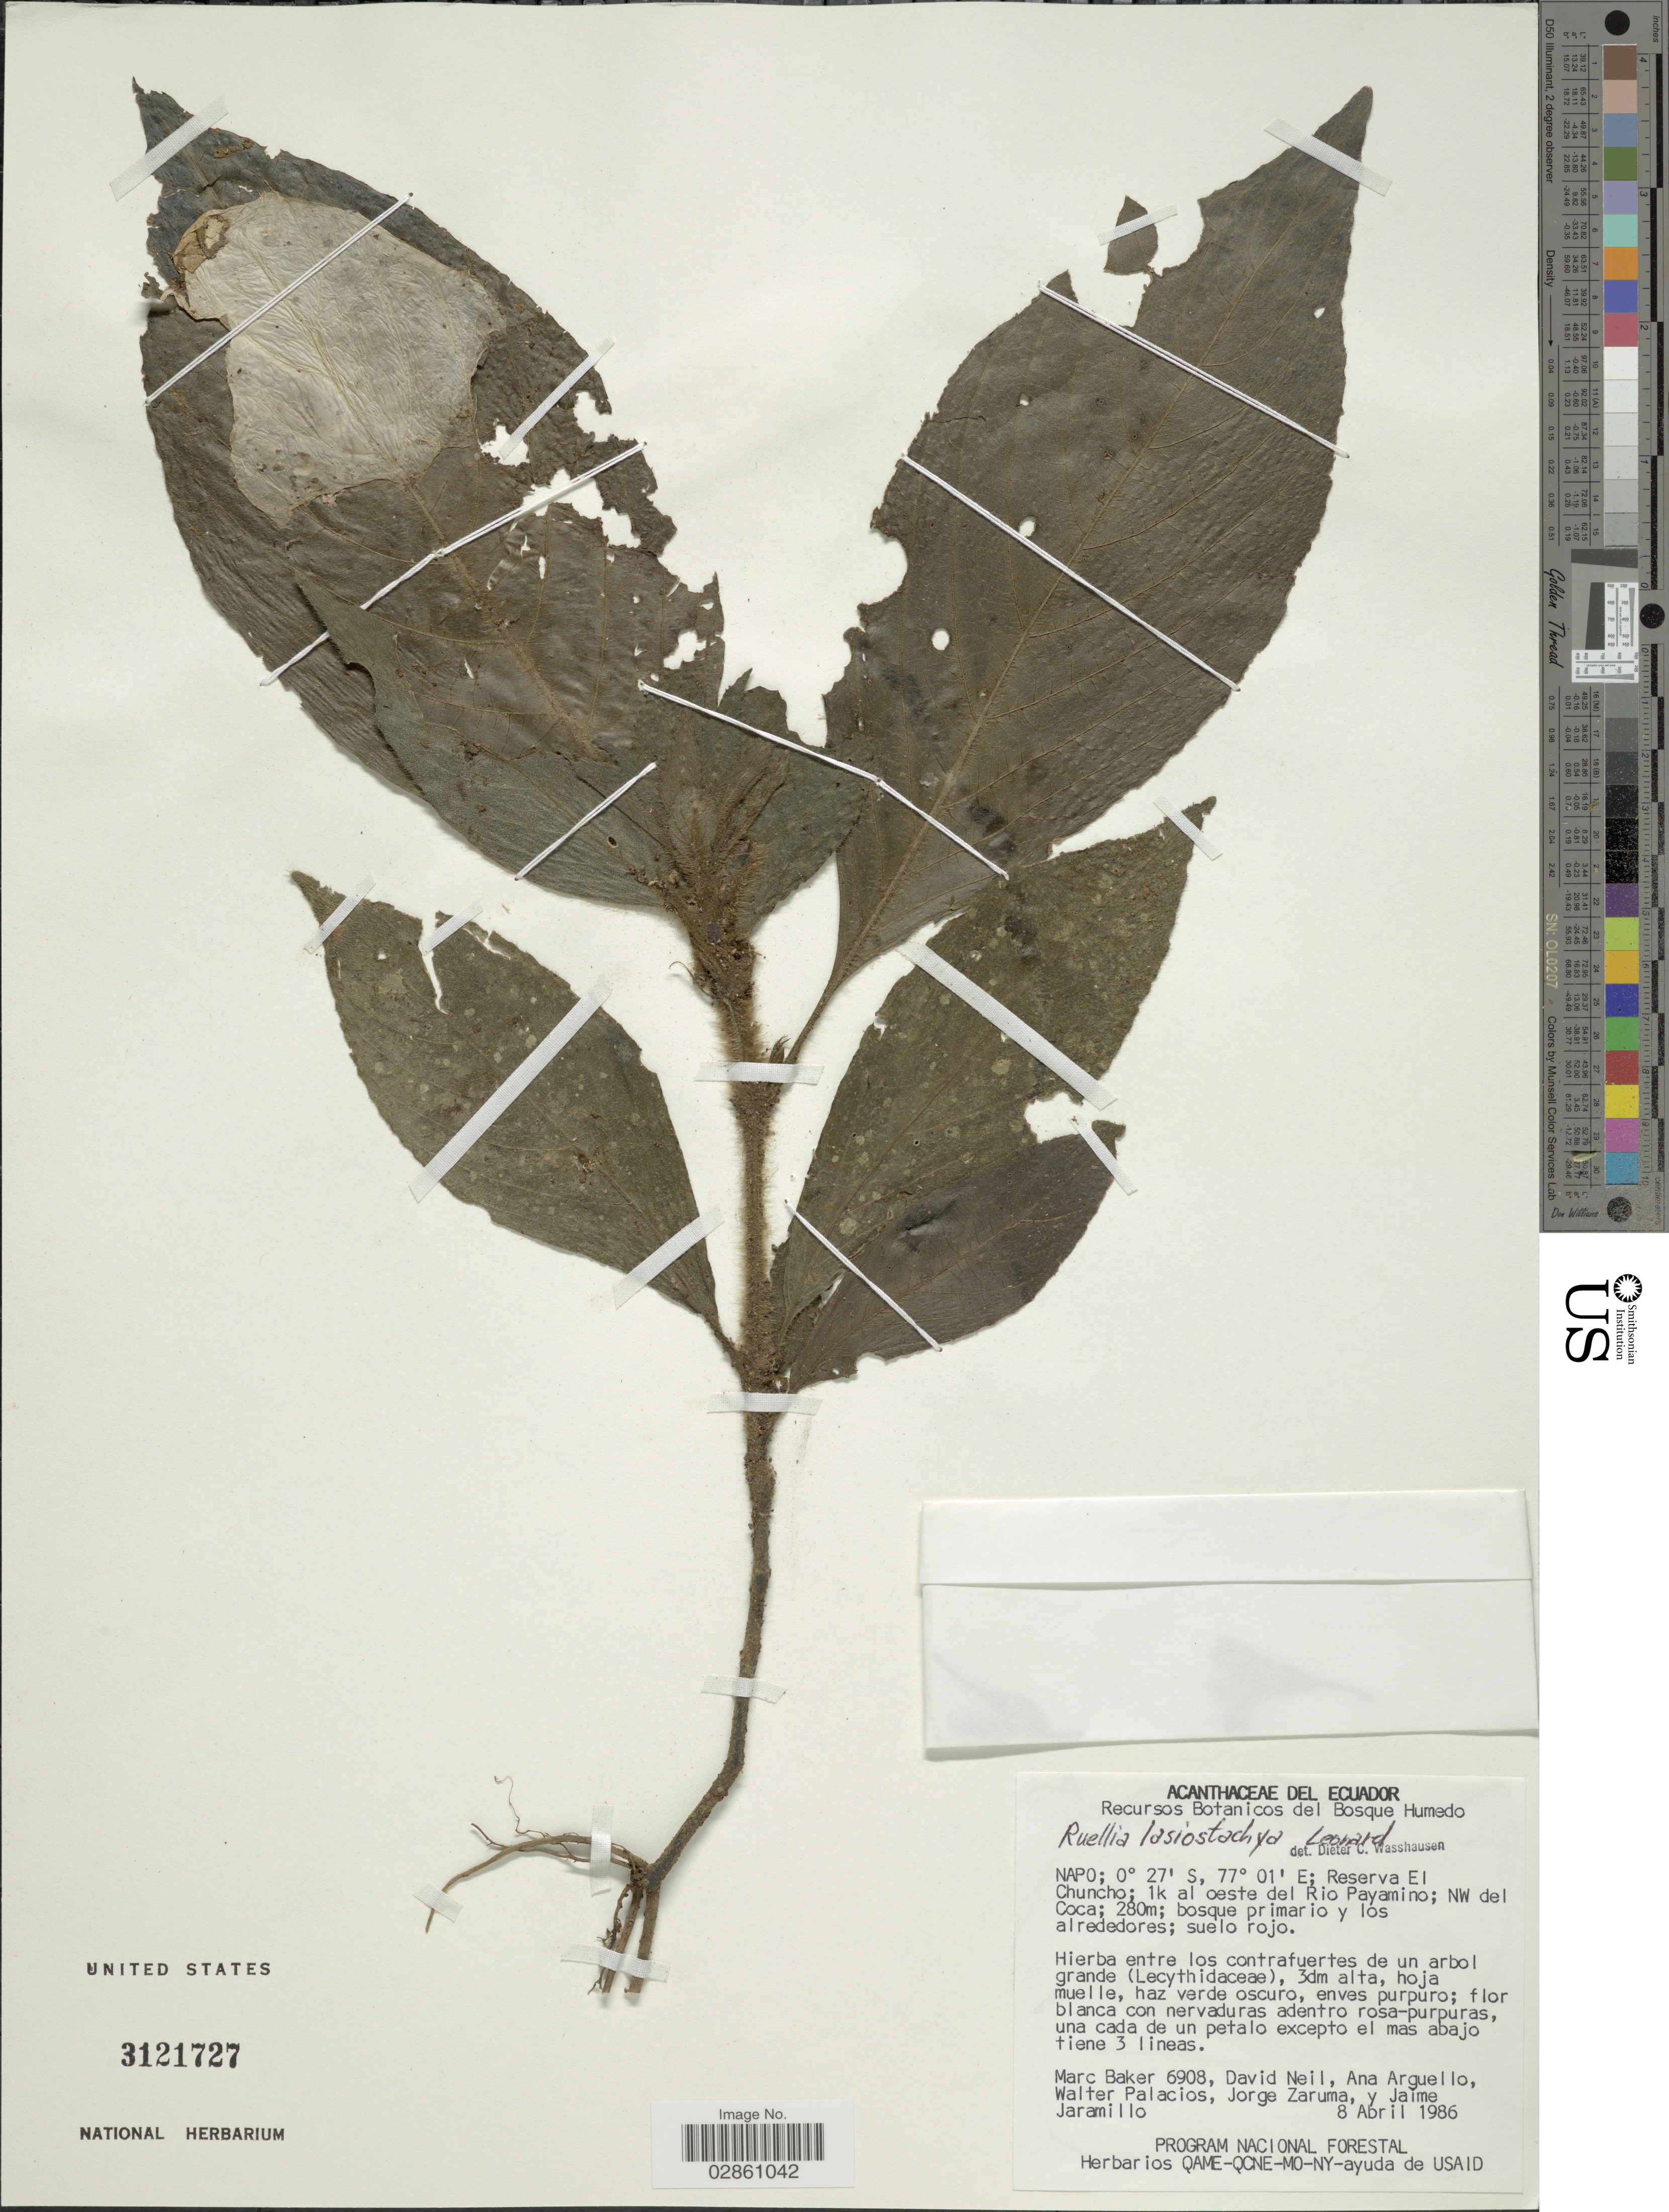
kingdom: Plantae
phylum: Tracheophyta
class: Magnoliopsida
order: Lamiales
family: Acanthaceae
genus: Ruellia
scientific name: Ruellia lasiostachya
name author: Leonard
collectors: M. A. Baker, D. A. Neil, A. Arguello, W. Palacios & et al.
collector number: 6908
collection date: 1986-04-08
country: Ecuador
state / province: Napo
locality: Reserva El Chuncho; 1k al oeste del Rio Payamino; NW del Coca.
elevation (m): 280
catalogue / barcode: US 3121727